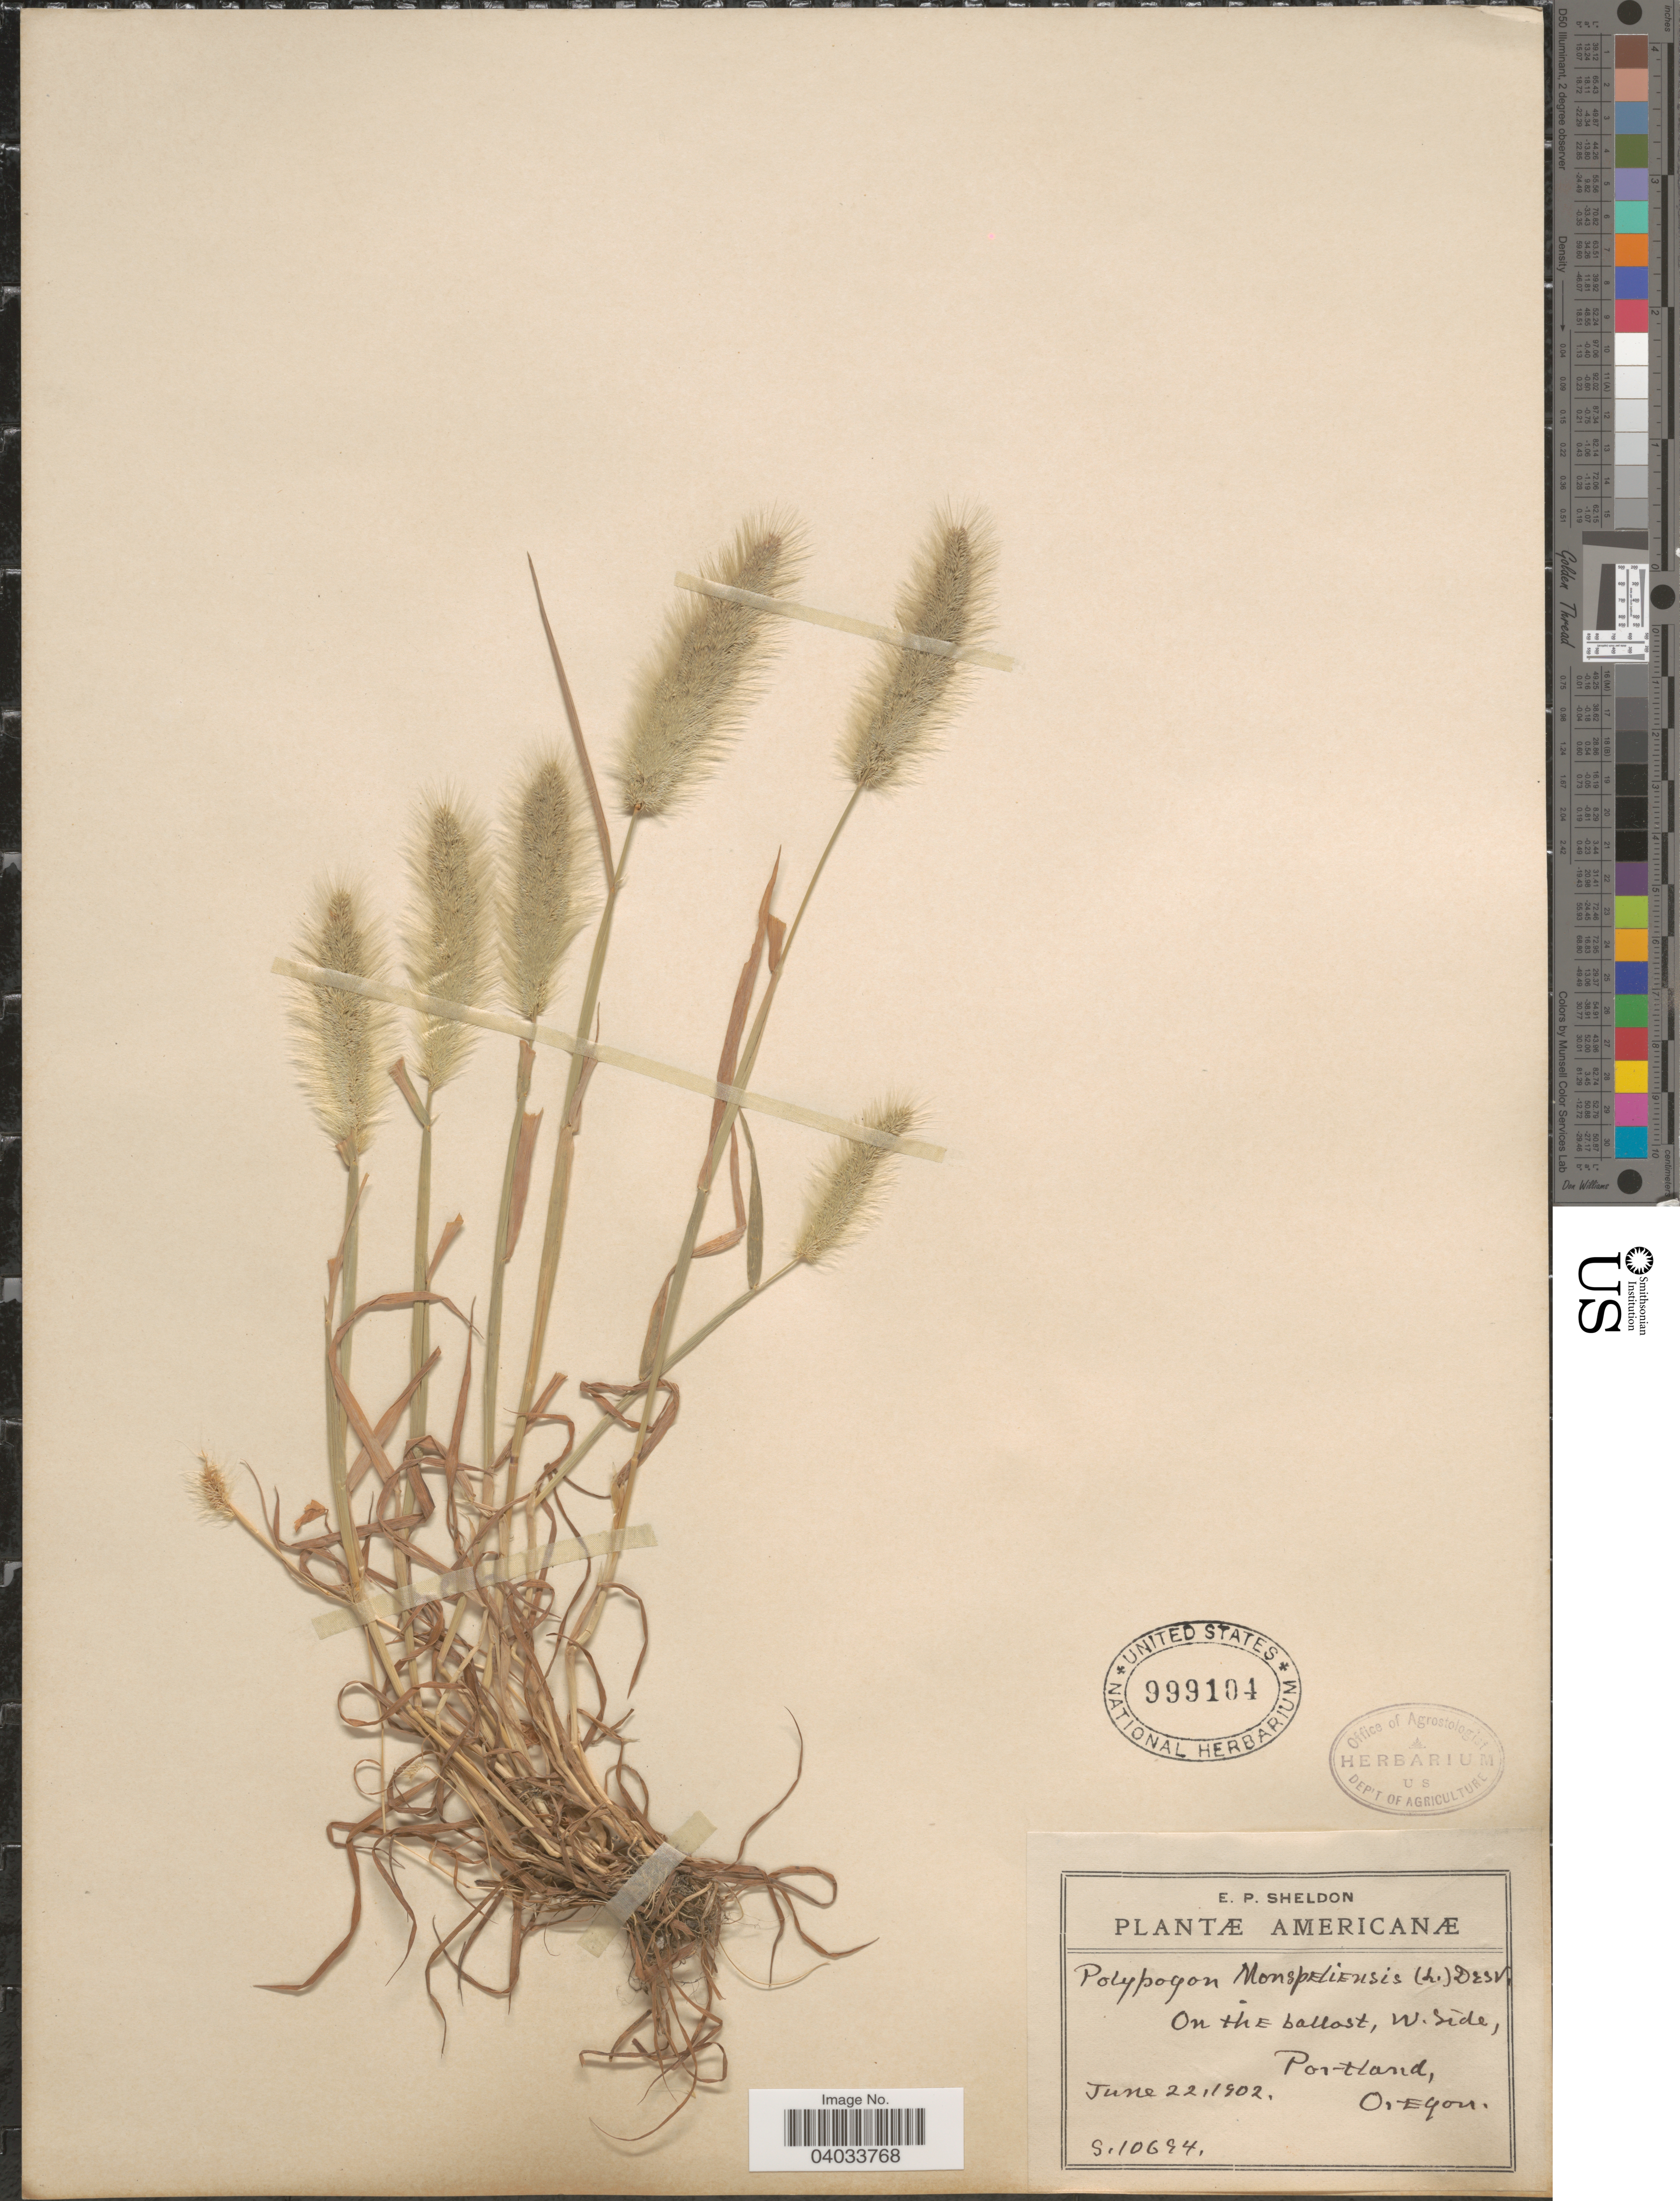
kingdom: Plantae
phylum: Tracheophyta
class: Liliopsida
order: Poales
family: Poaceae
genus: Polypogon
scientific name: Polypogon monspeliensis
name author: (L.) Desf.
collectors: E. P. Sheldon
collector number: S10694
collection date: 1902-06-22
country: United States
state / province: Oregon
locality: Americanæ. On the ballast, W. side, Portland.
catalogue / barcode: US 999104